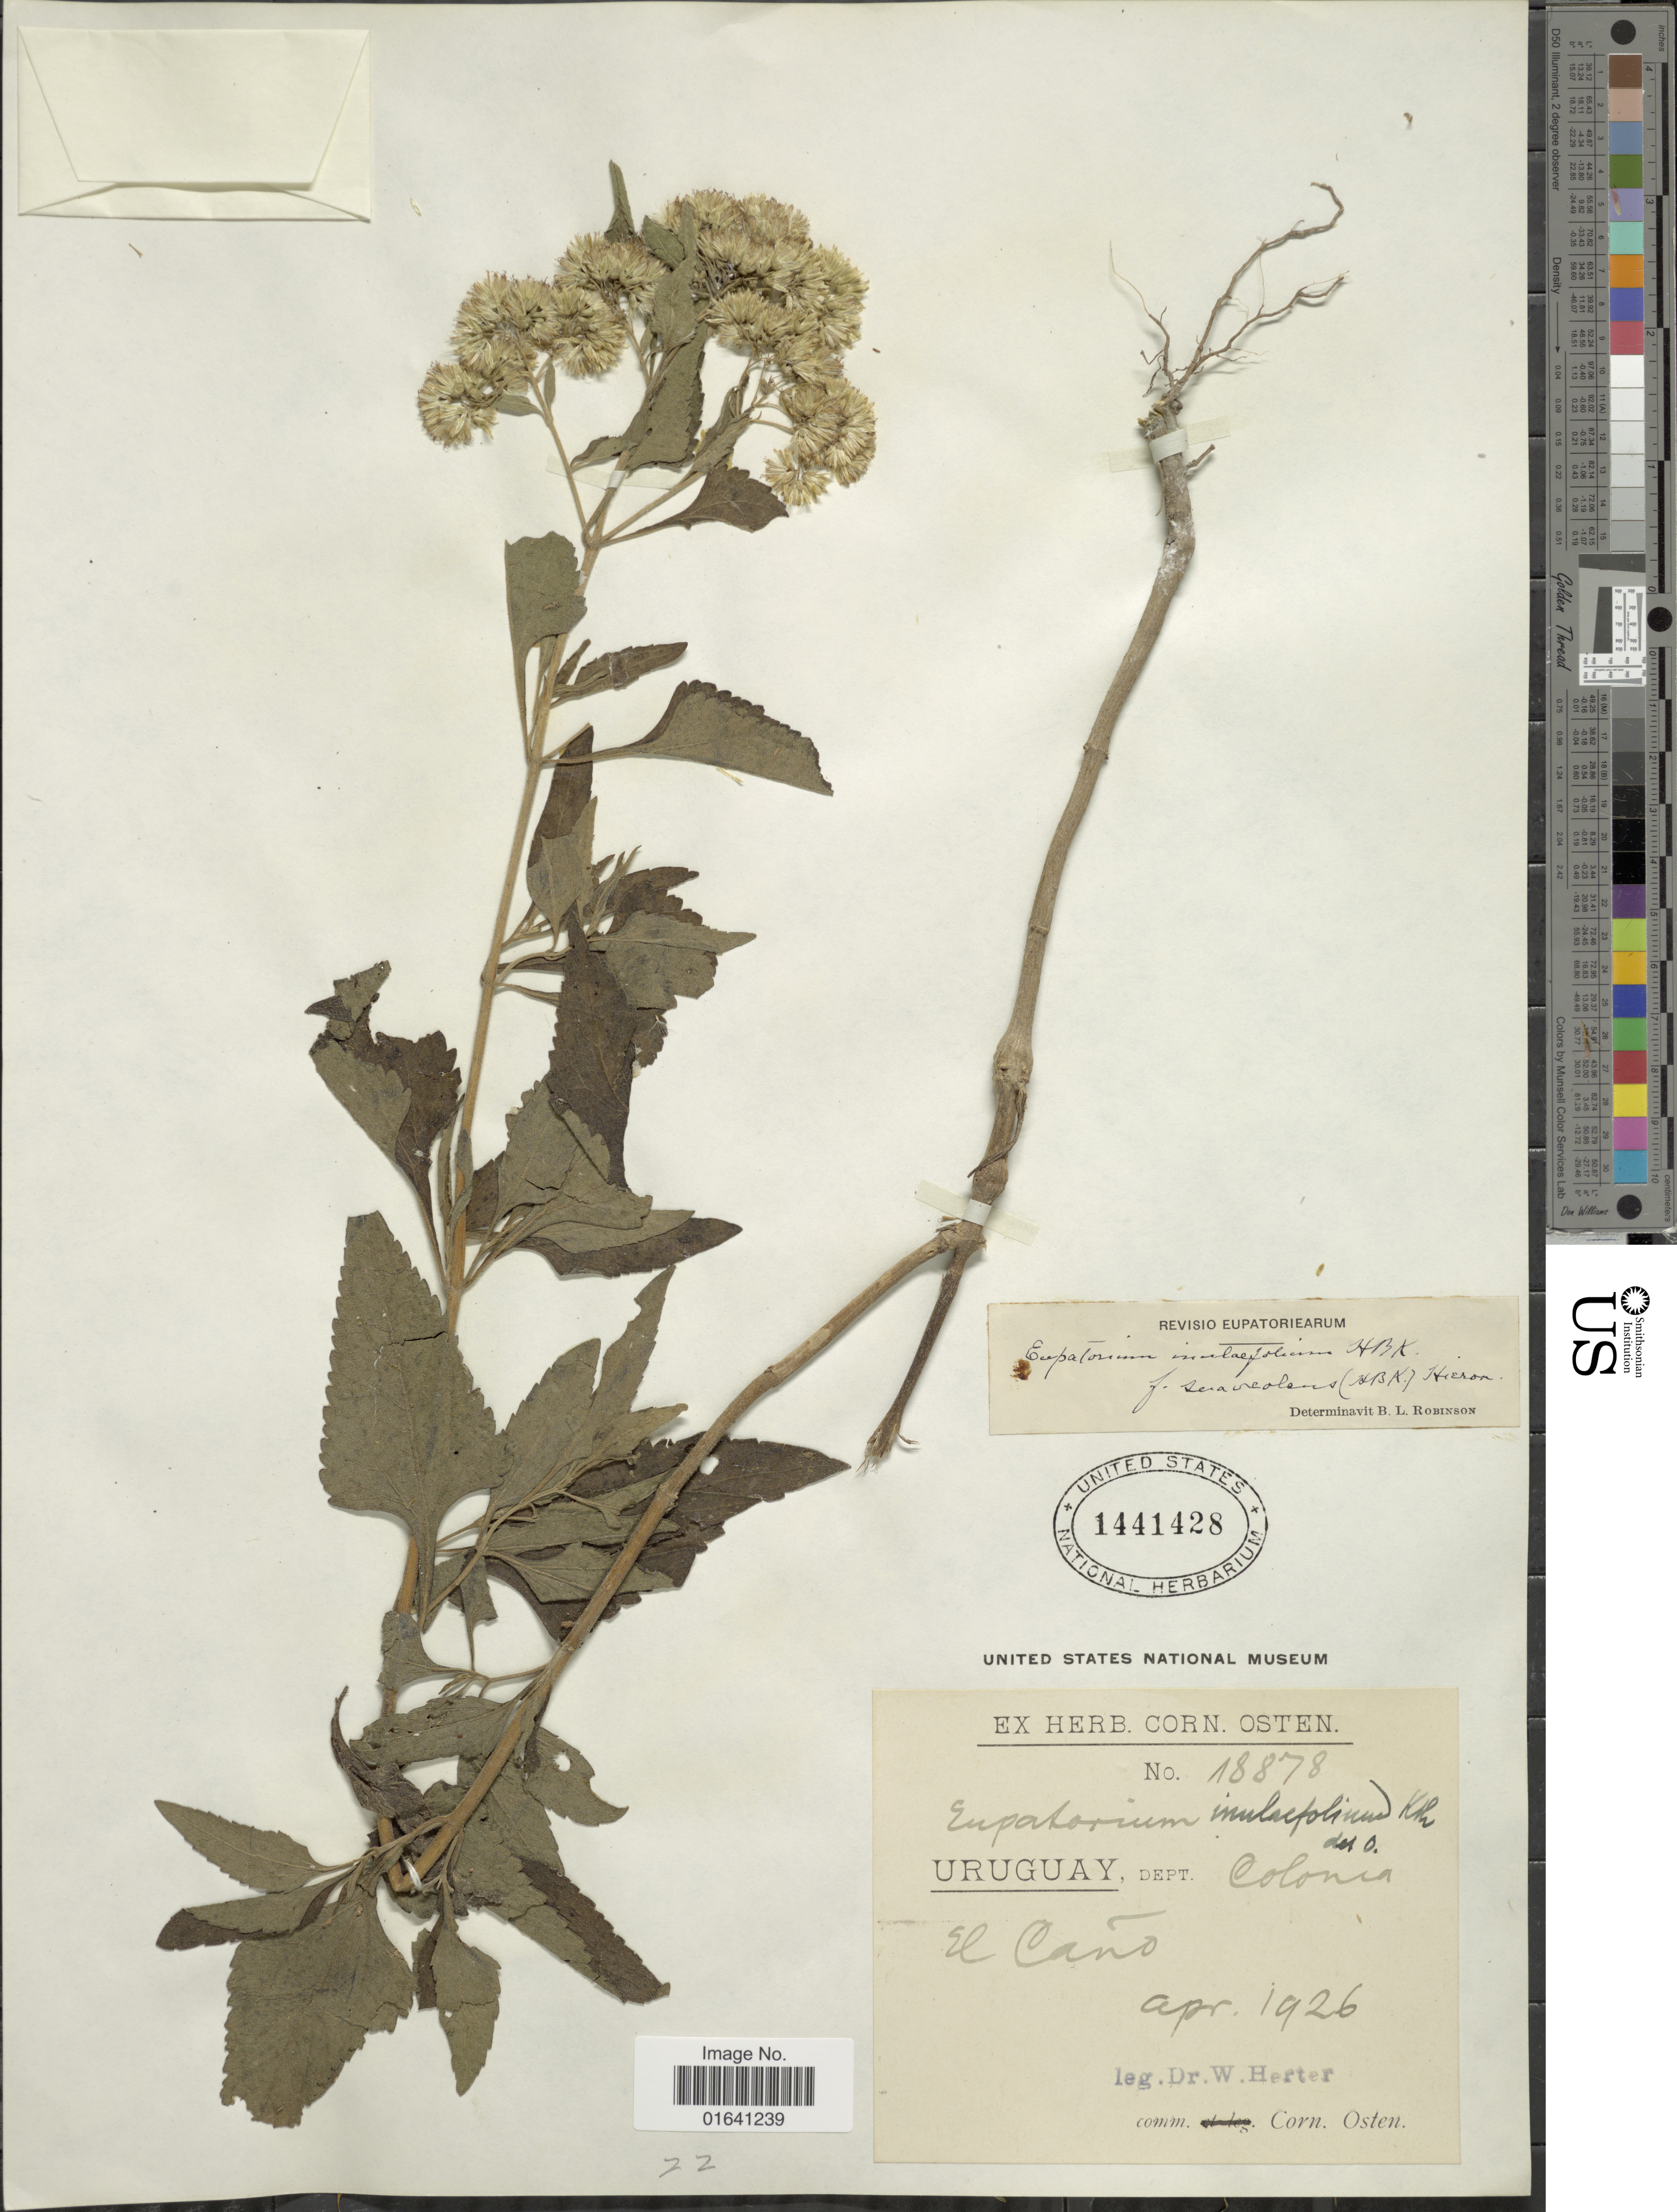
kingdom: Plantae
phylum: Tracheophyta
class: Magnoliopsida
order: Asterales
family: Asteraceae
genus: Austroeupatorium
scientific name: Austroeupatorium inulaefolium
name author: (Kunth) R.M. King & H. Rob.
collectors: W. G. Herter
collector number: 18878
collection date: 1926-04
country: Uruguay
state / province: Colonia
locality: Dept. Colonia, El Caño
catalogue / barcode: US 1441428